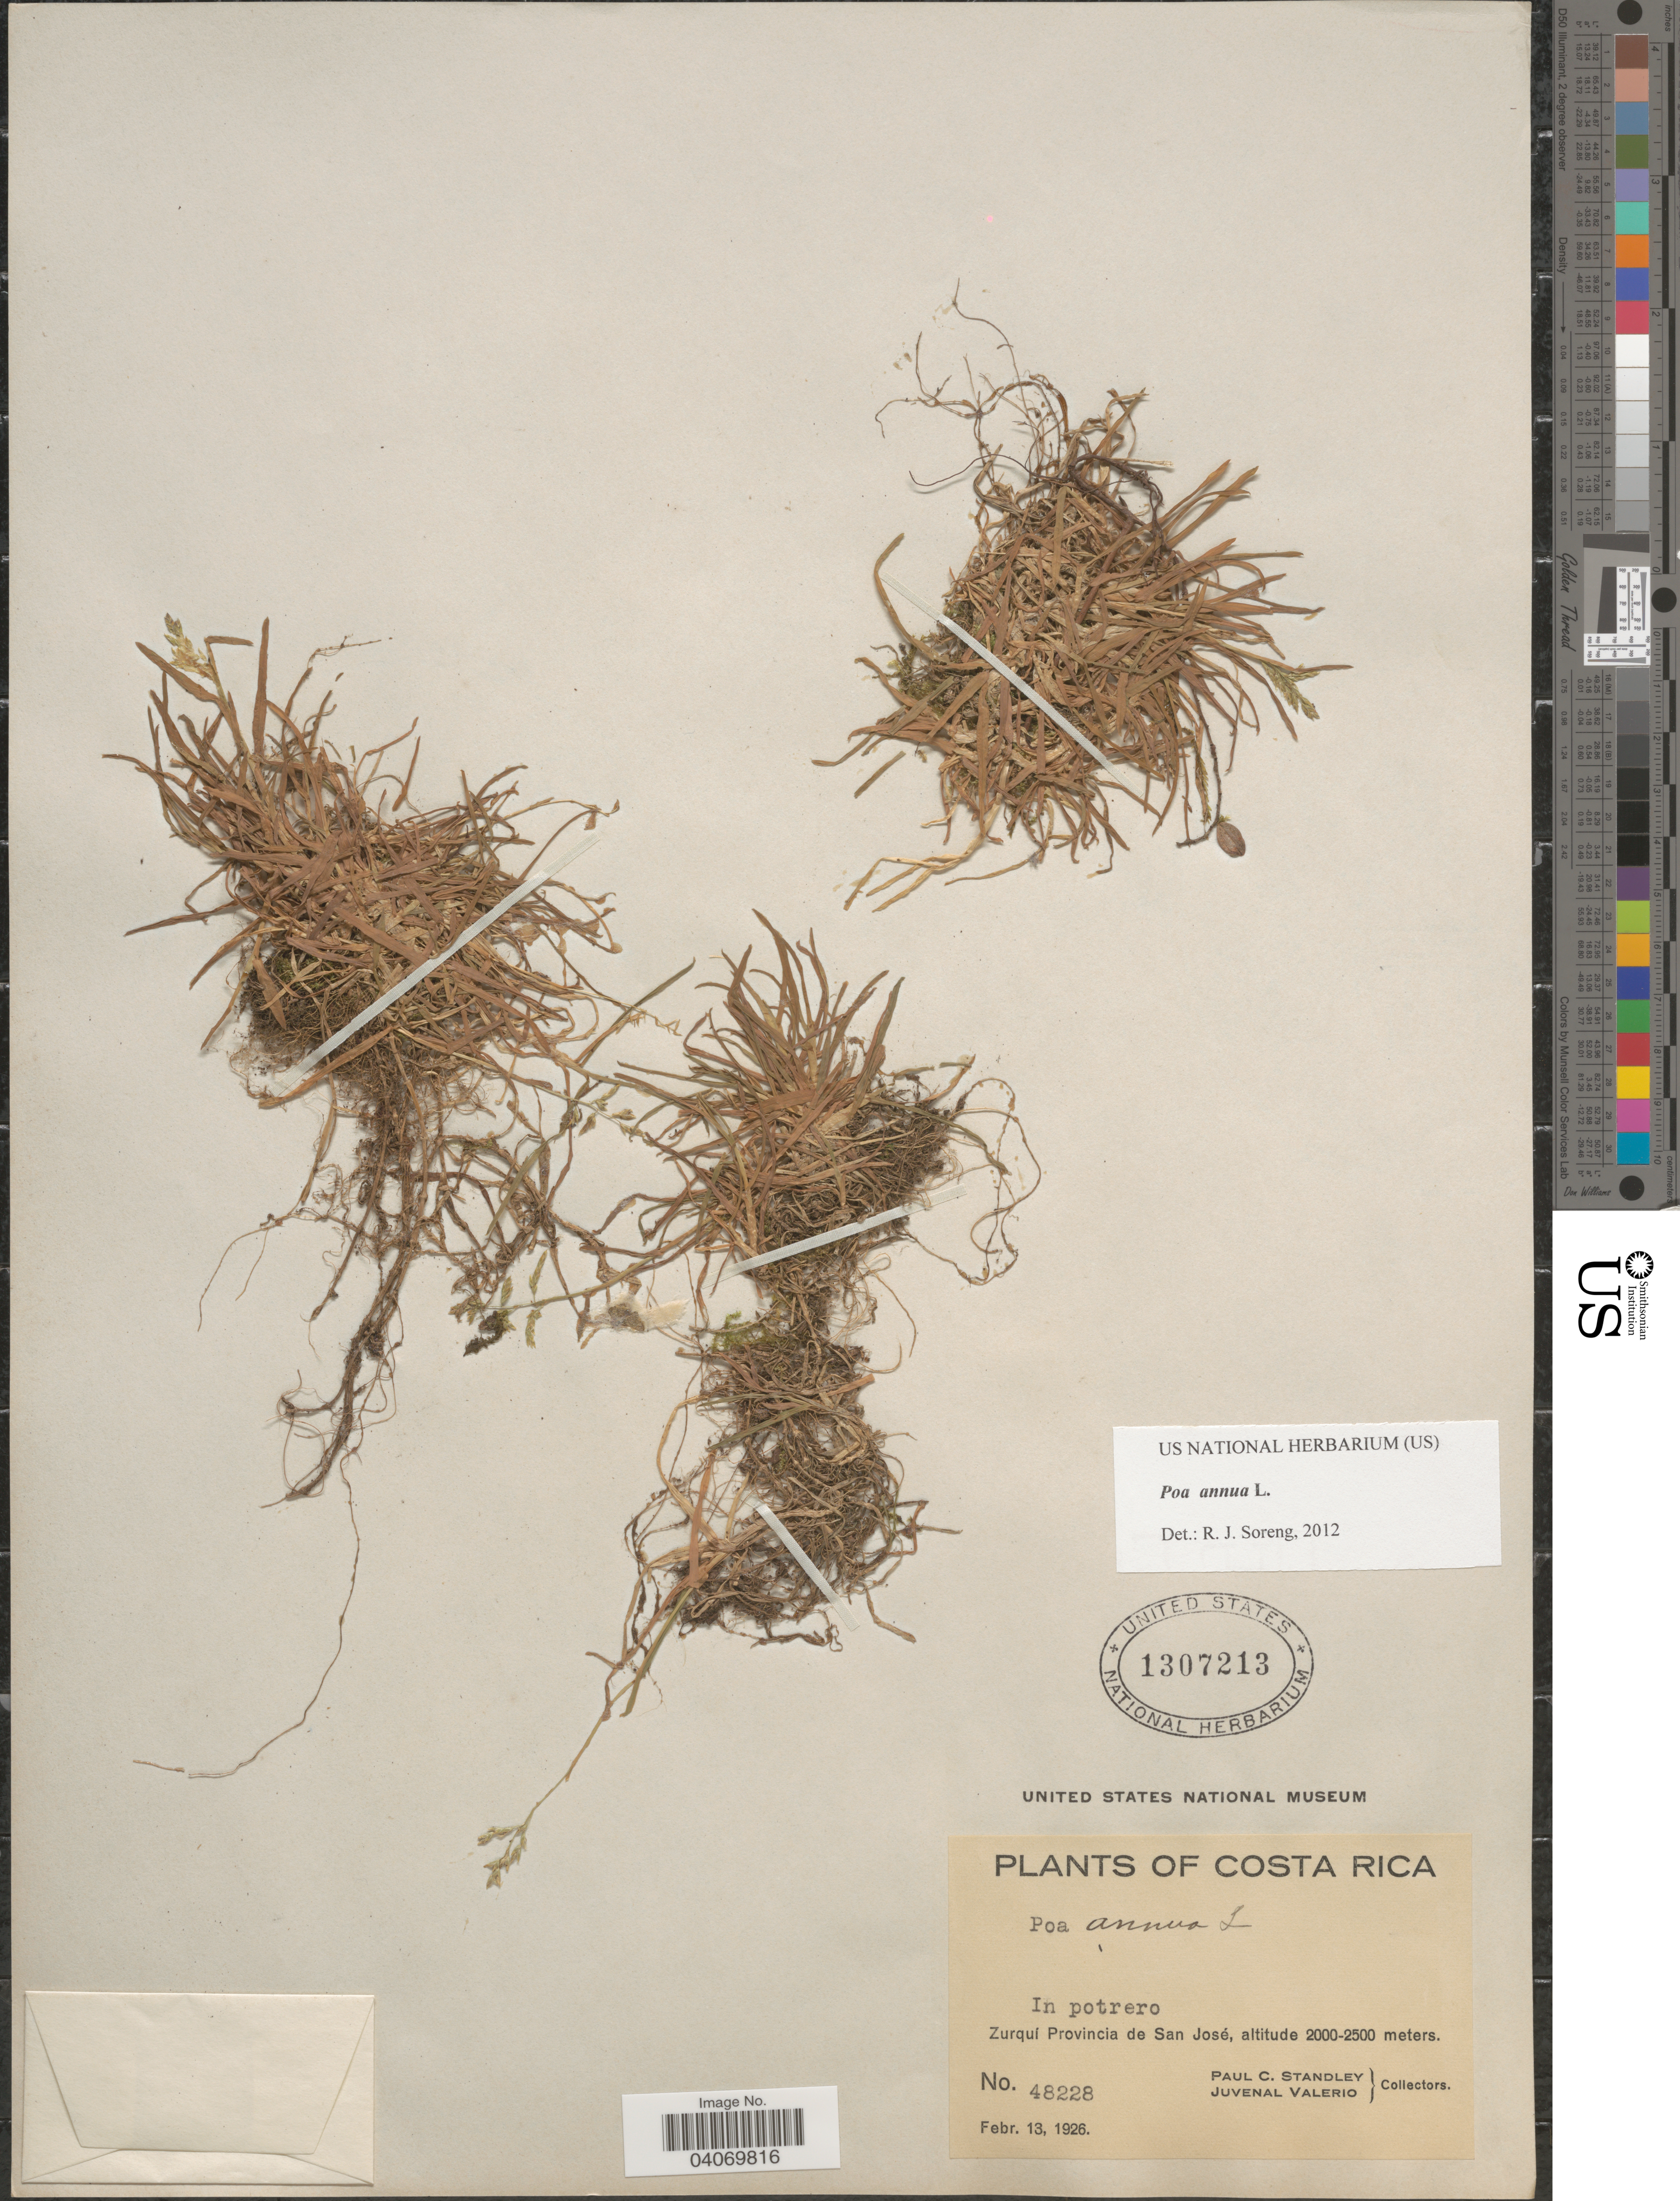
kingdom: Plantae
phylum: Tracheophyta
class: Liliopsida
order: Poales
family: Poaceae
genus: Poa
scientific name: Poa annua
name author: L.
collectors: P. C. Standley & J. Valerio R.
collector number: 48228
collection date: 1926-02-13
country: Costa Rica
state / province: San José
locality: In potrero. Zurqui.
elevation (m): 2000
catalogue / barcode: US 1307213